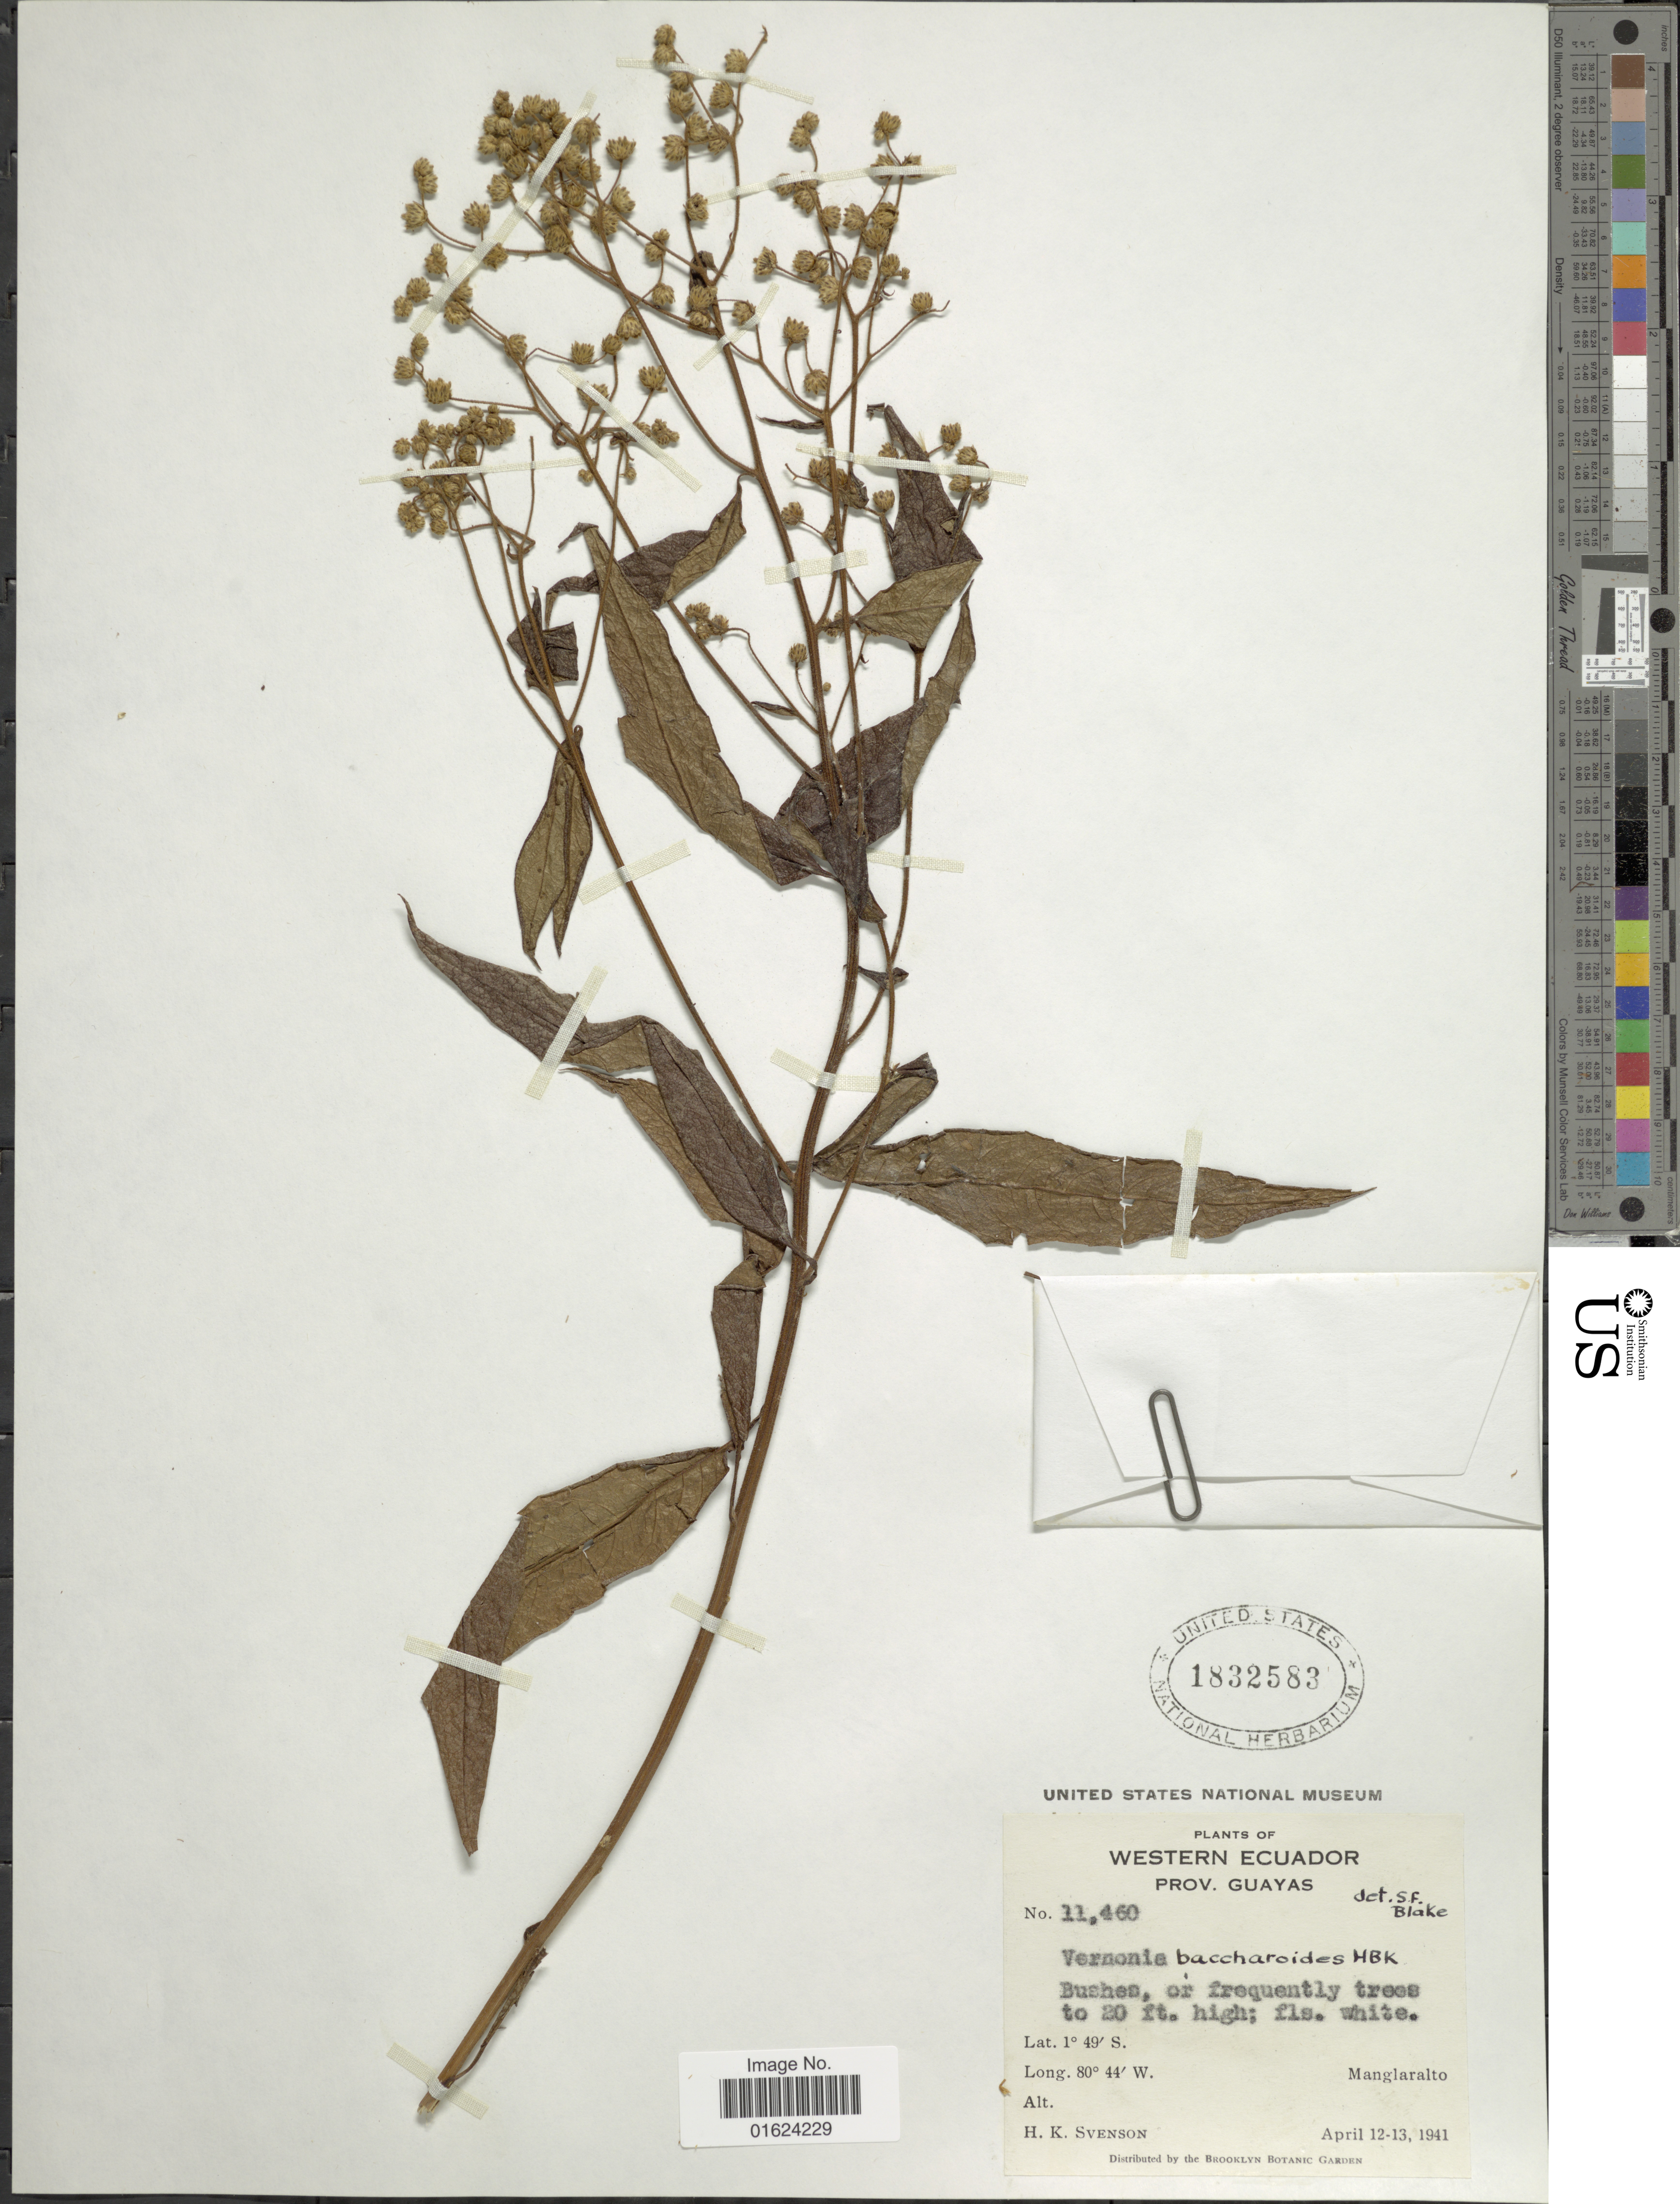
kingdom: Plantae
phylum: Tracheophyta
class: Magnoliopsida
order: Asterales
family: Asteraceae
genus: Vernonanthura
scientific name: Vernonanthura patens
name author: (Kunth) H. Rob.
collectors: H. K. Svenson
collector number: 11460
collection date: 1941-04-12/1941-04-13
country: Ecuador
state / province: Guayas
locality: Ecuador, Prov. Guayas. Manglaralto.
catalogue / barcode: US 1832583